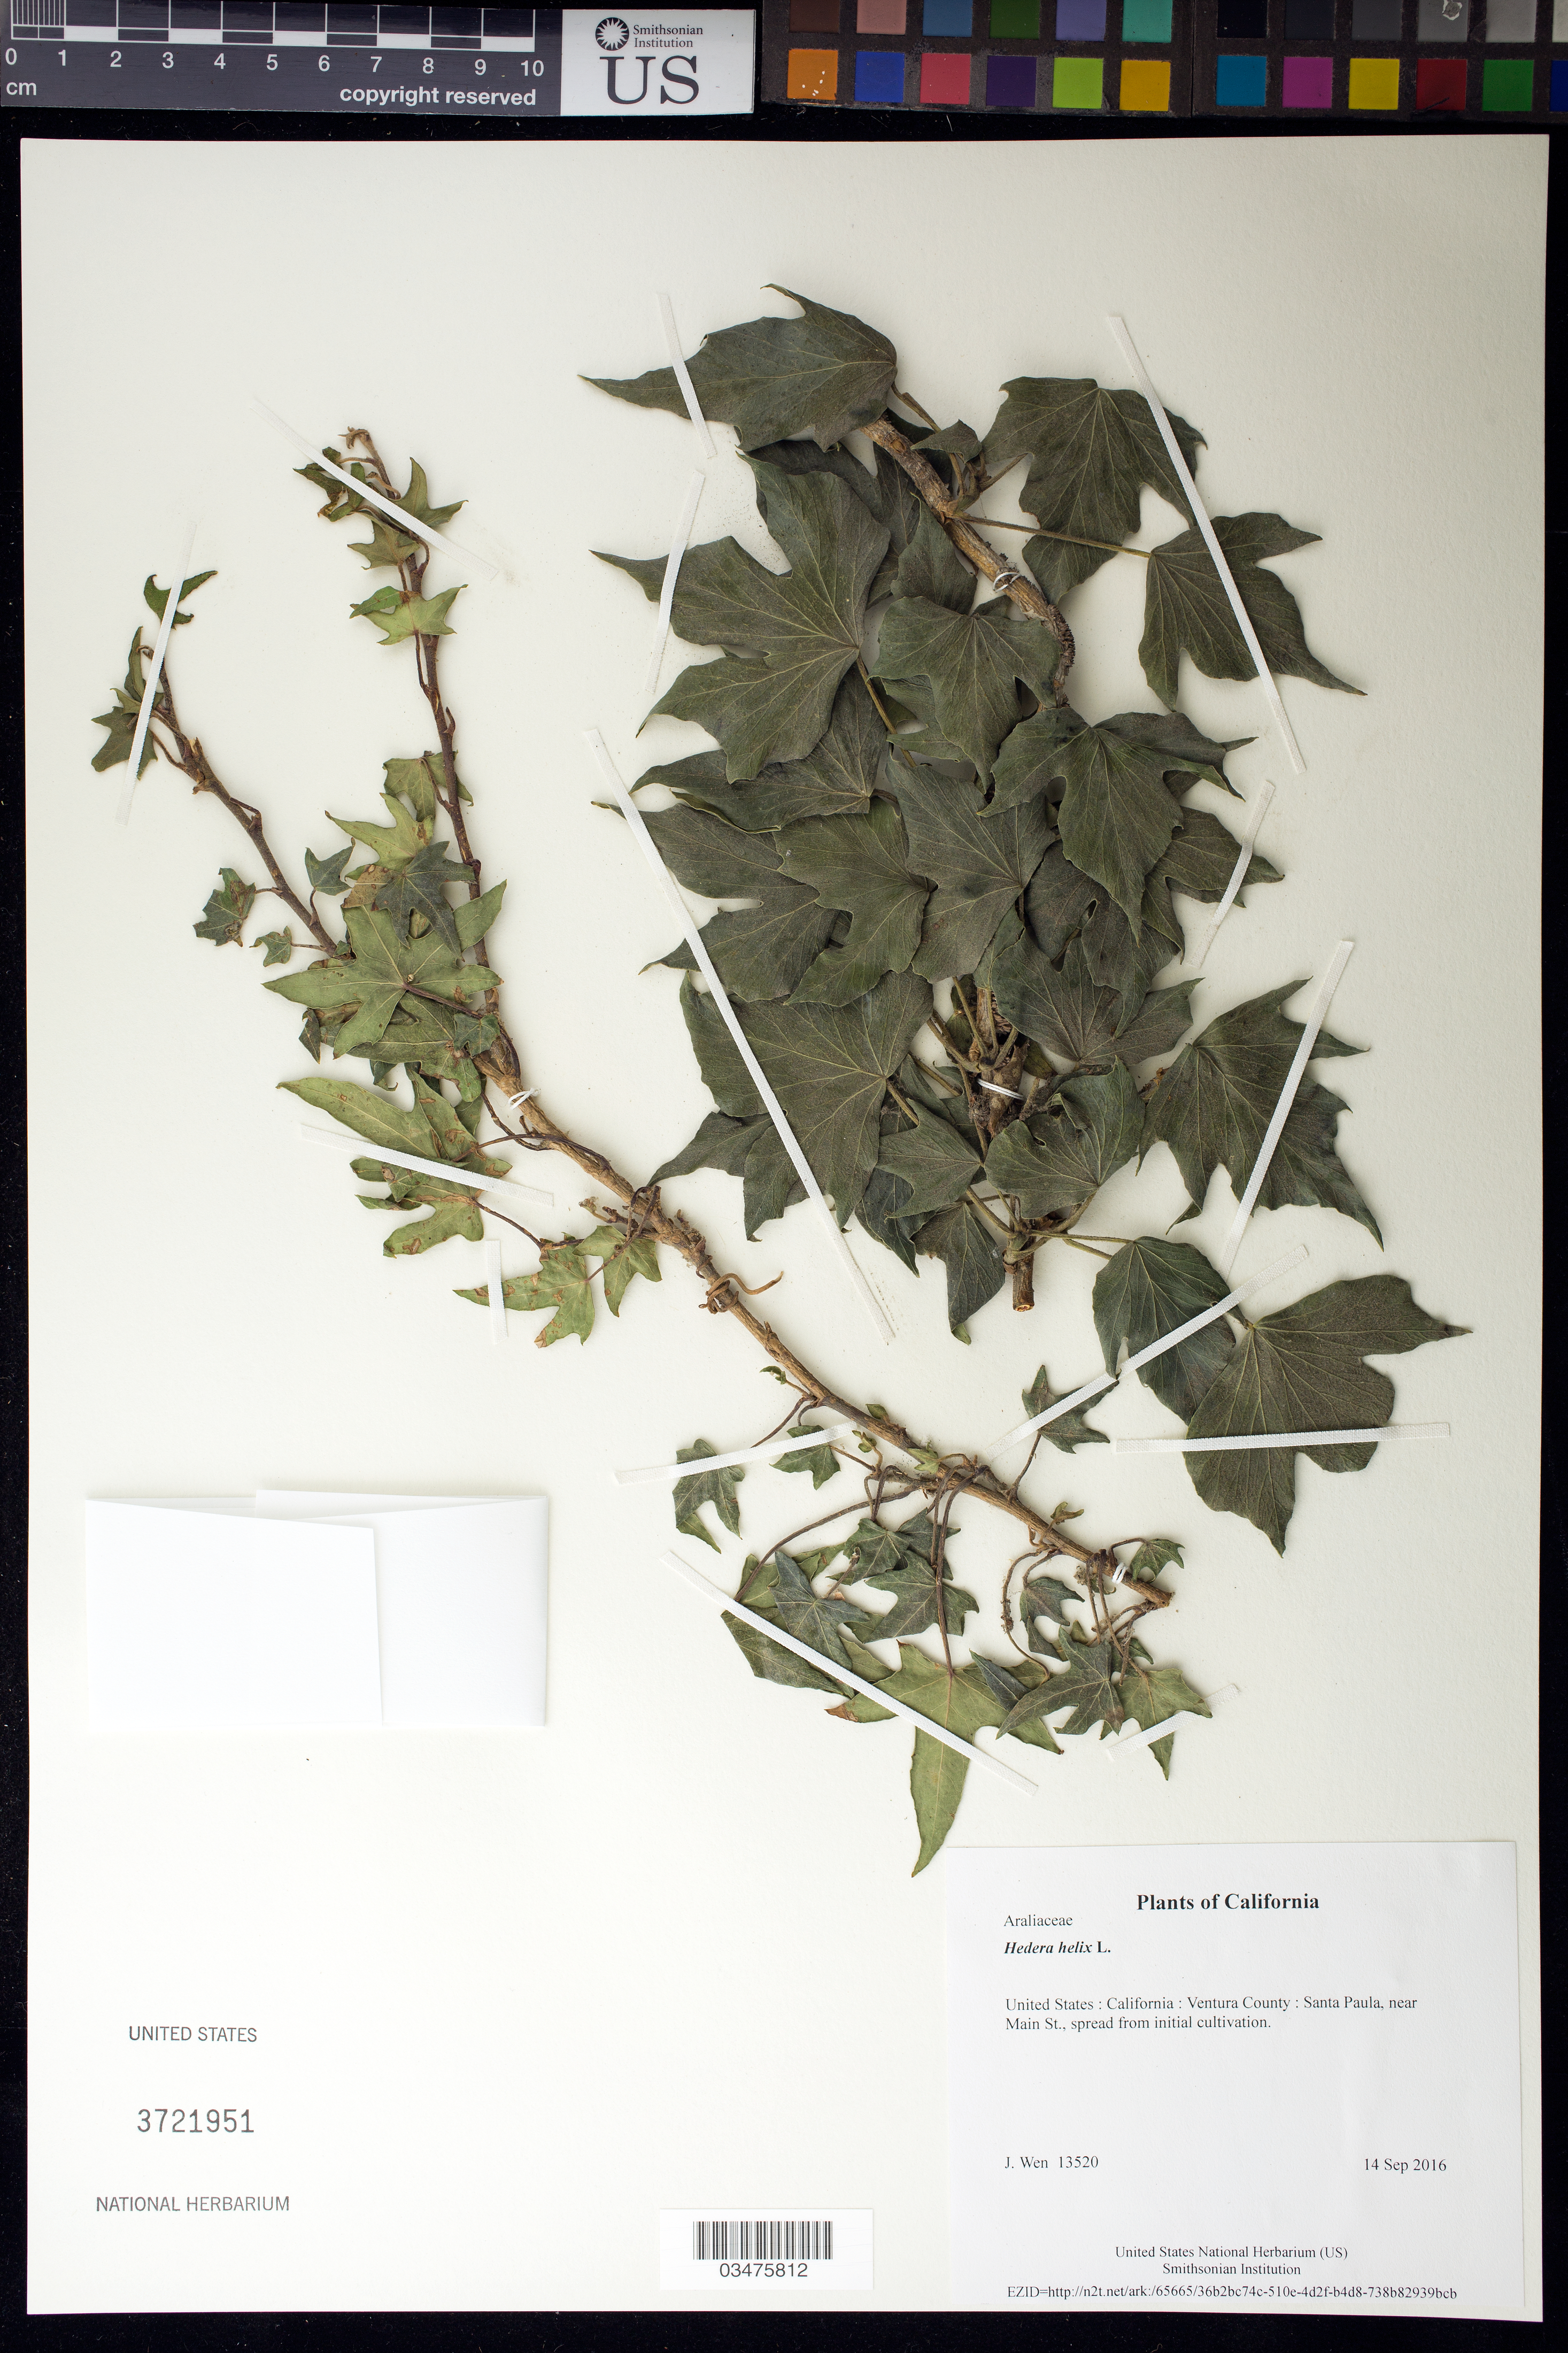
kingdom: Plantae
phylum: Tracheophyta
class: Magnoliopsida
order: Apiales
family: Araliaceae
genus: Hedera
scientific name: Hedera helix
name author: L.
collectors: J. Wen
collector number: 13520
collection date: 2016-09-14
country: United States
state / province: California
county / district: Ventura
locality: Santa Paula, near Main St., spread from initial cultivation.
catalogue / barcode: US 3721951